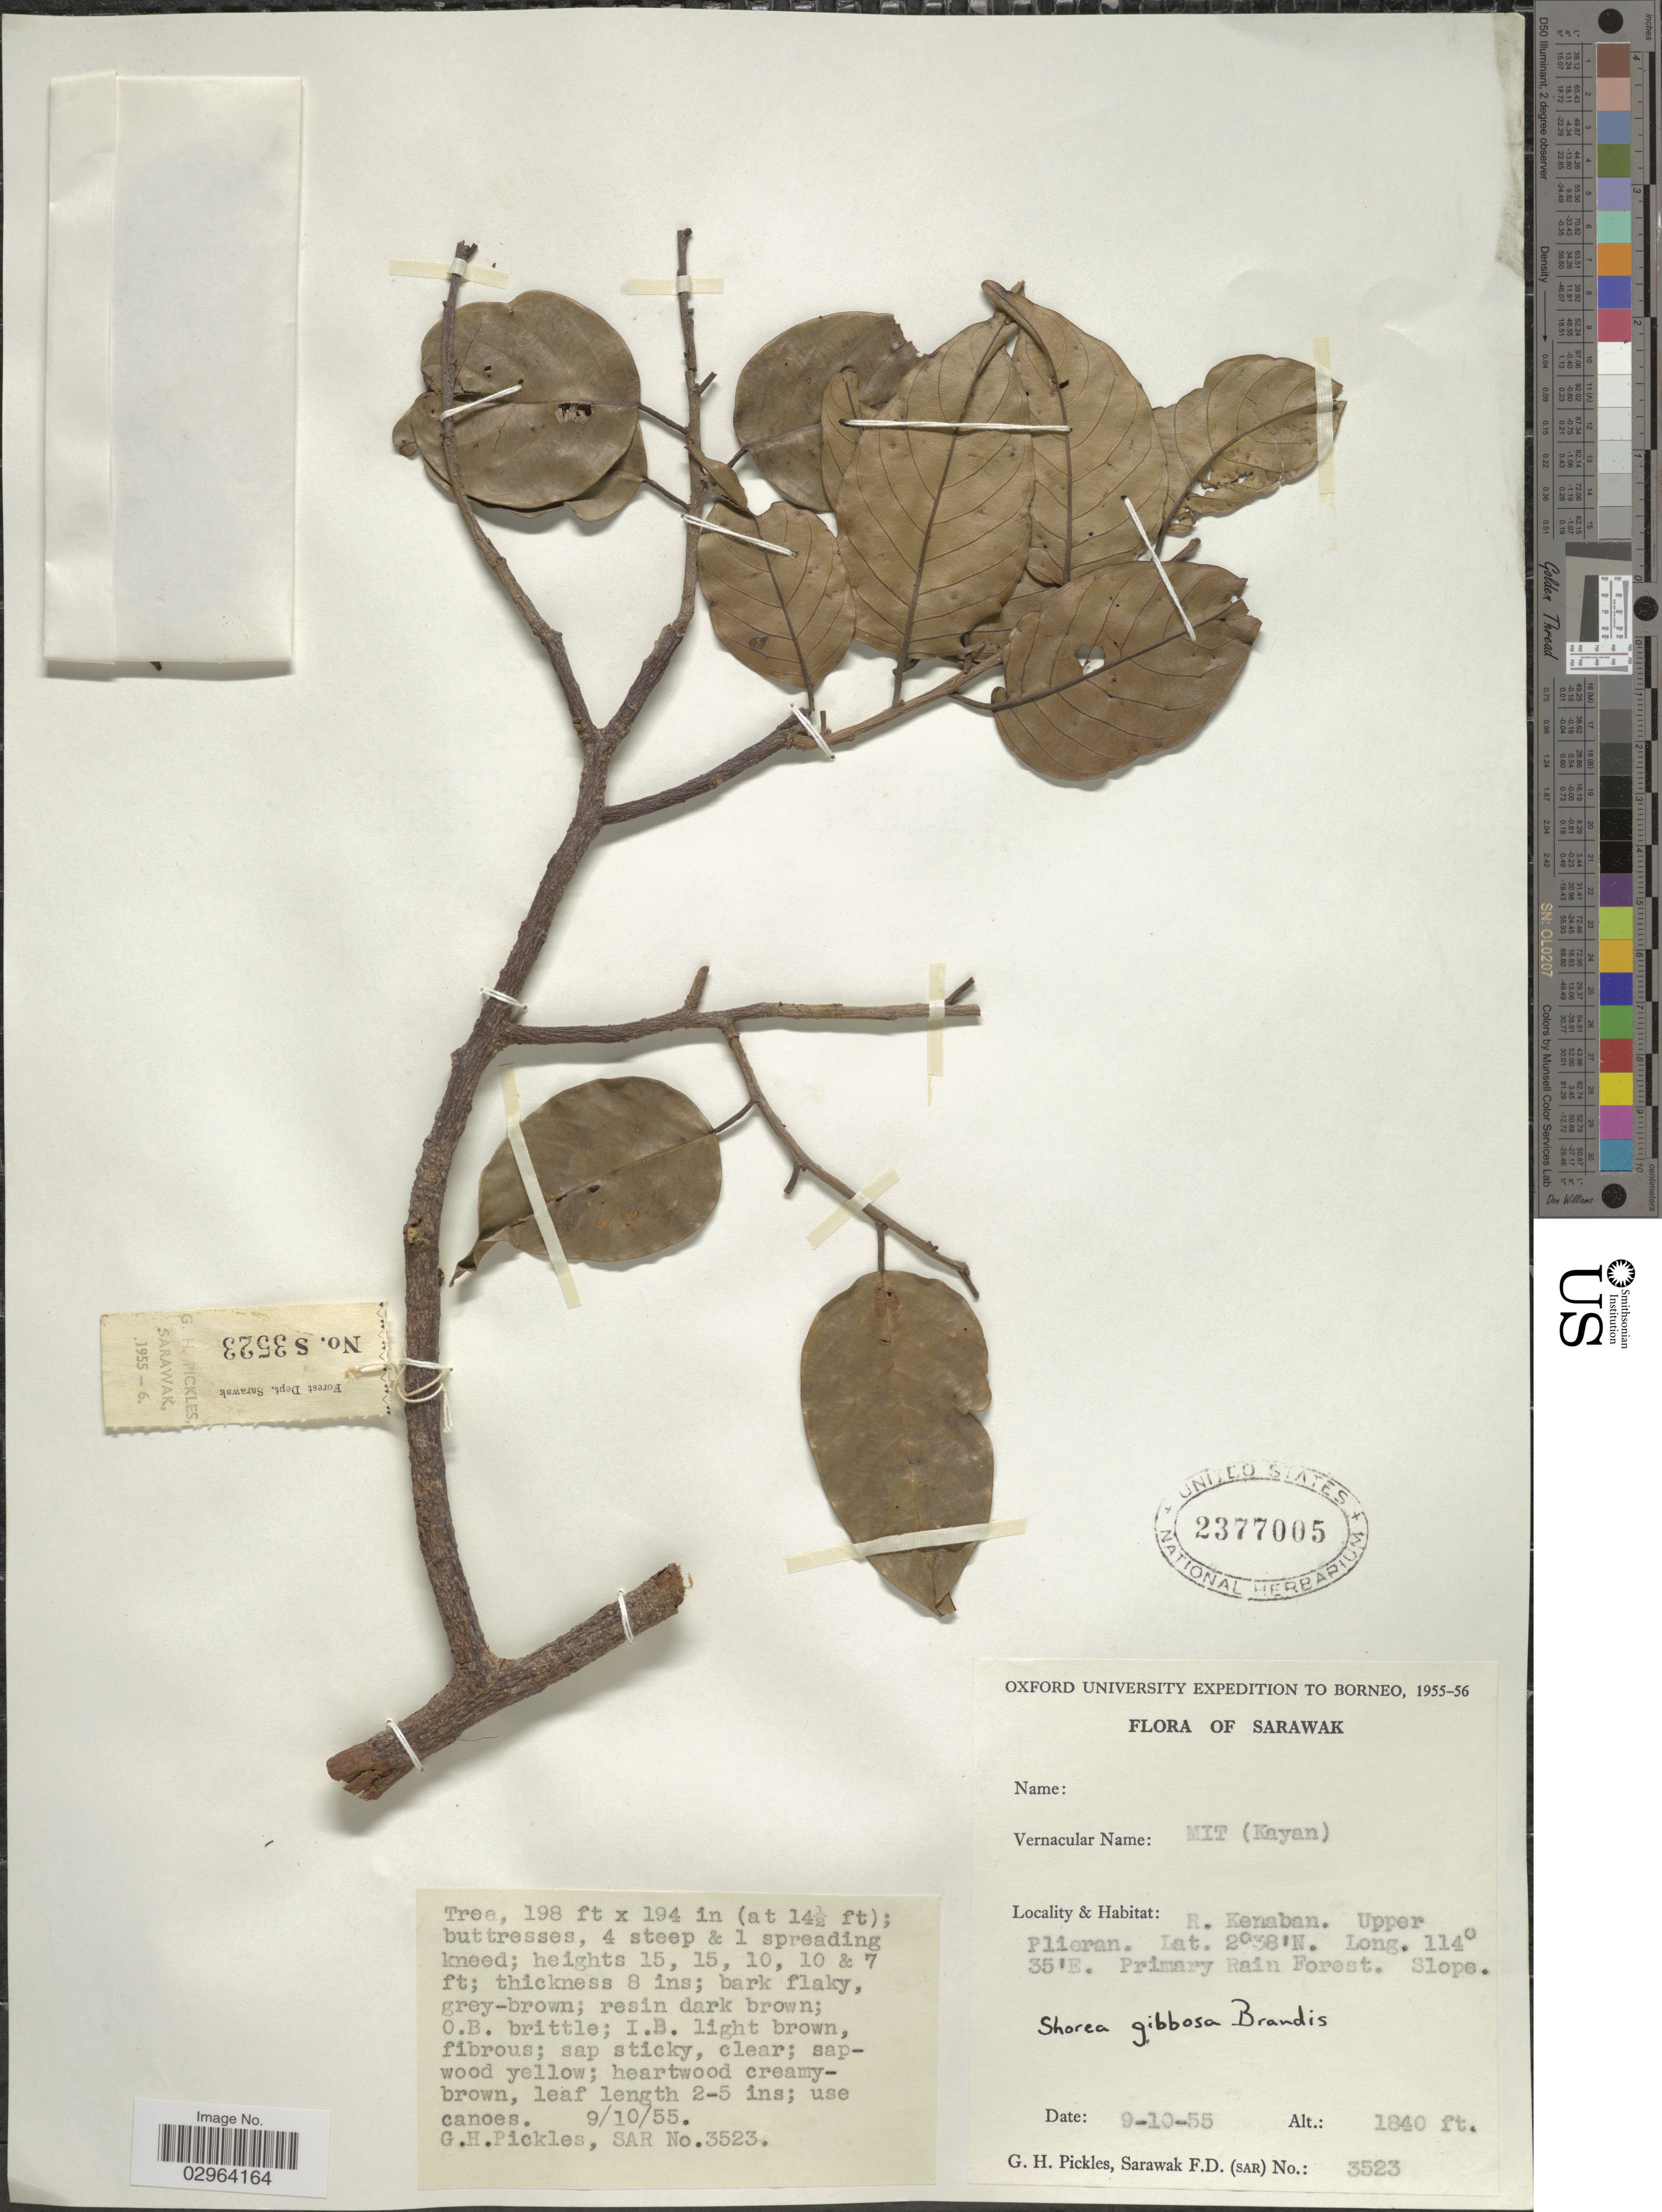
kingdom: Plantae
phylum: Tracheophyta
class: Magnoliopsida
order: Malvales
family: Dipterocarpaceae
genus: Richetia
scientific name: Richetia gibbosa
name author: (Brandis) P.S. Ashton & J. Heck.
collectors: G. Pickles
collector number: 3523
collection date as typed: Transcribed d/m/y: 9/10/55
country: Malaysia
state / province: Sarawak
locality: R. Kenaban. Upper PLieran.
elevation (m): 561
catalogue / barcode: US 2377005